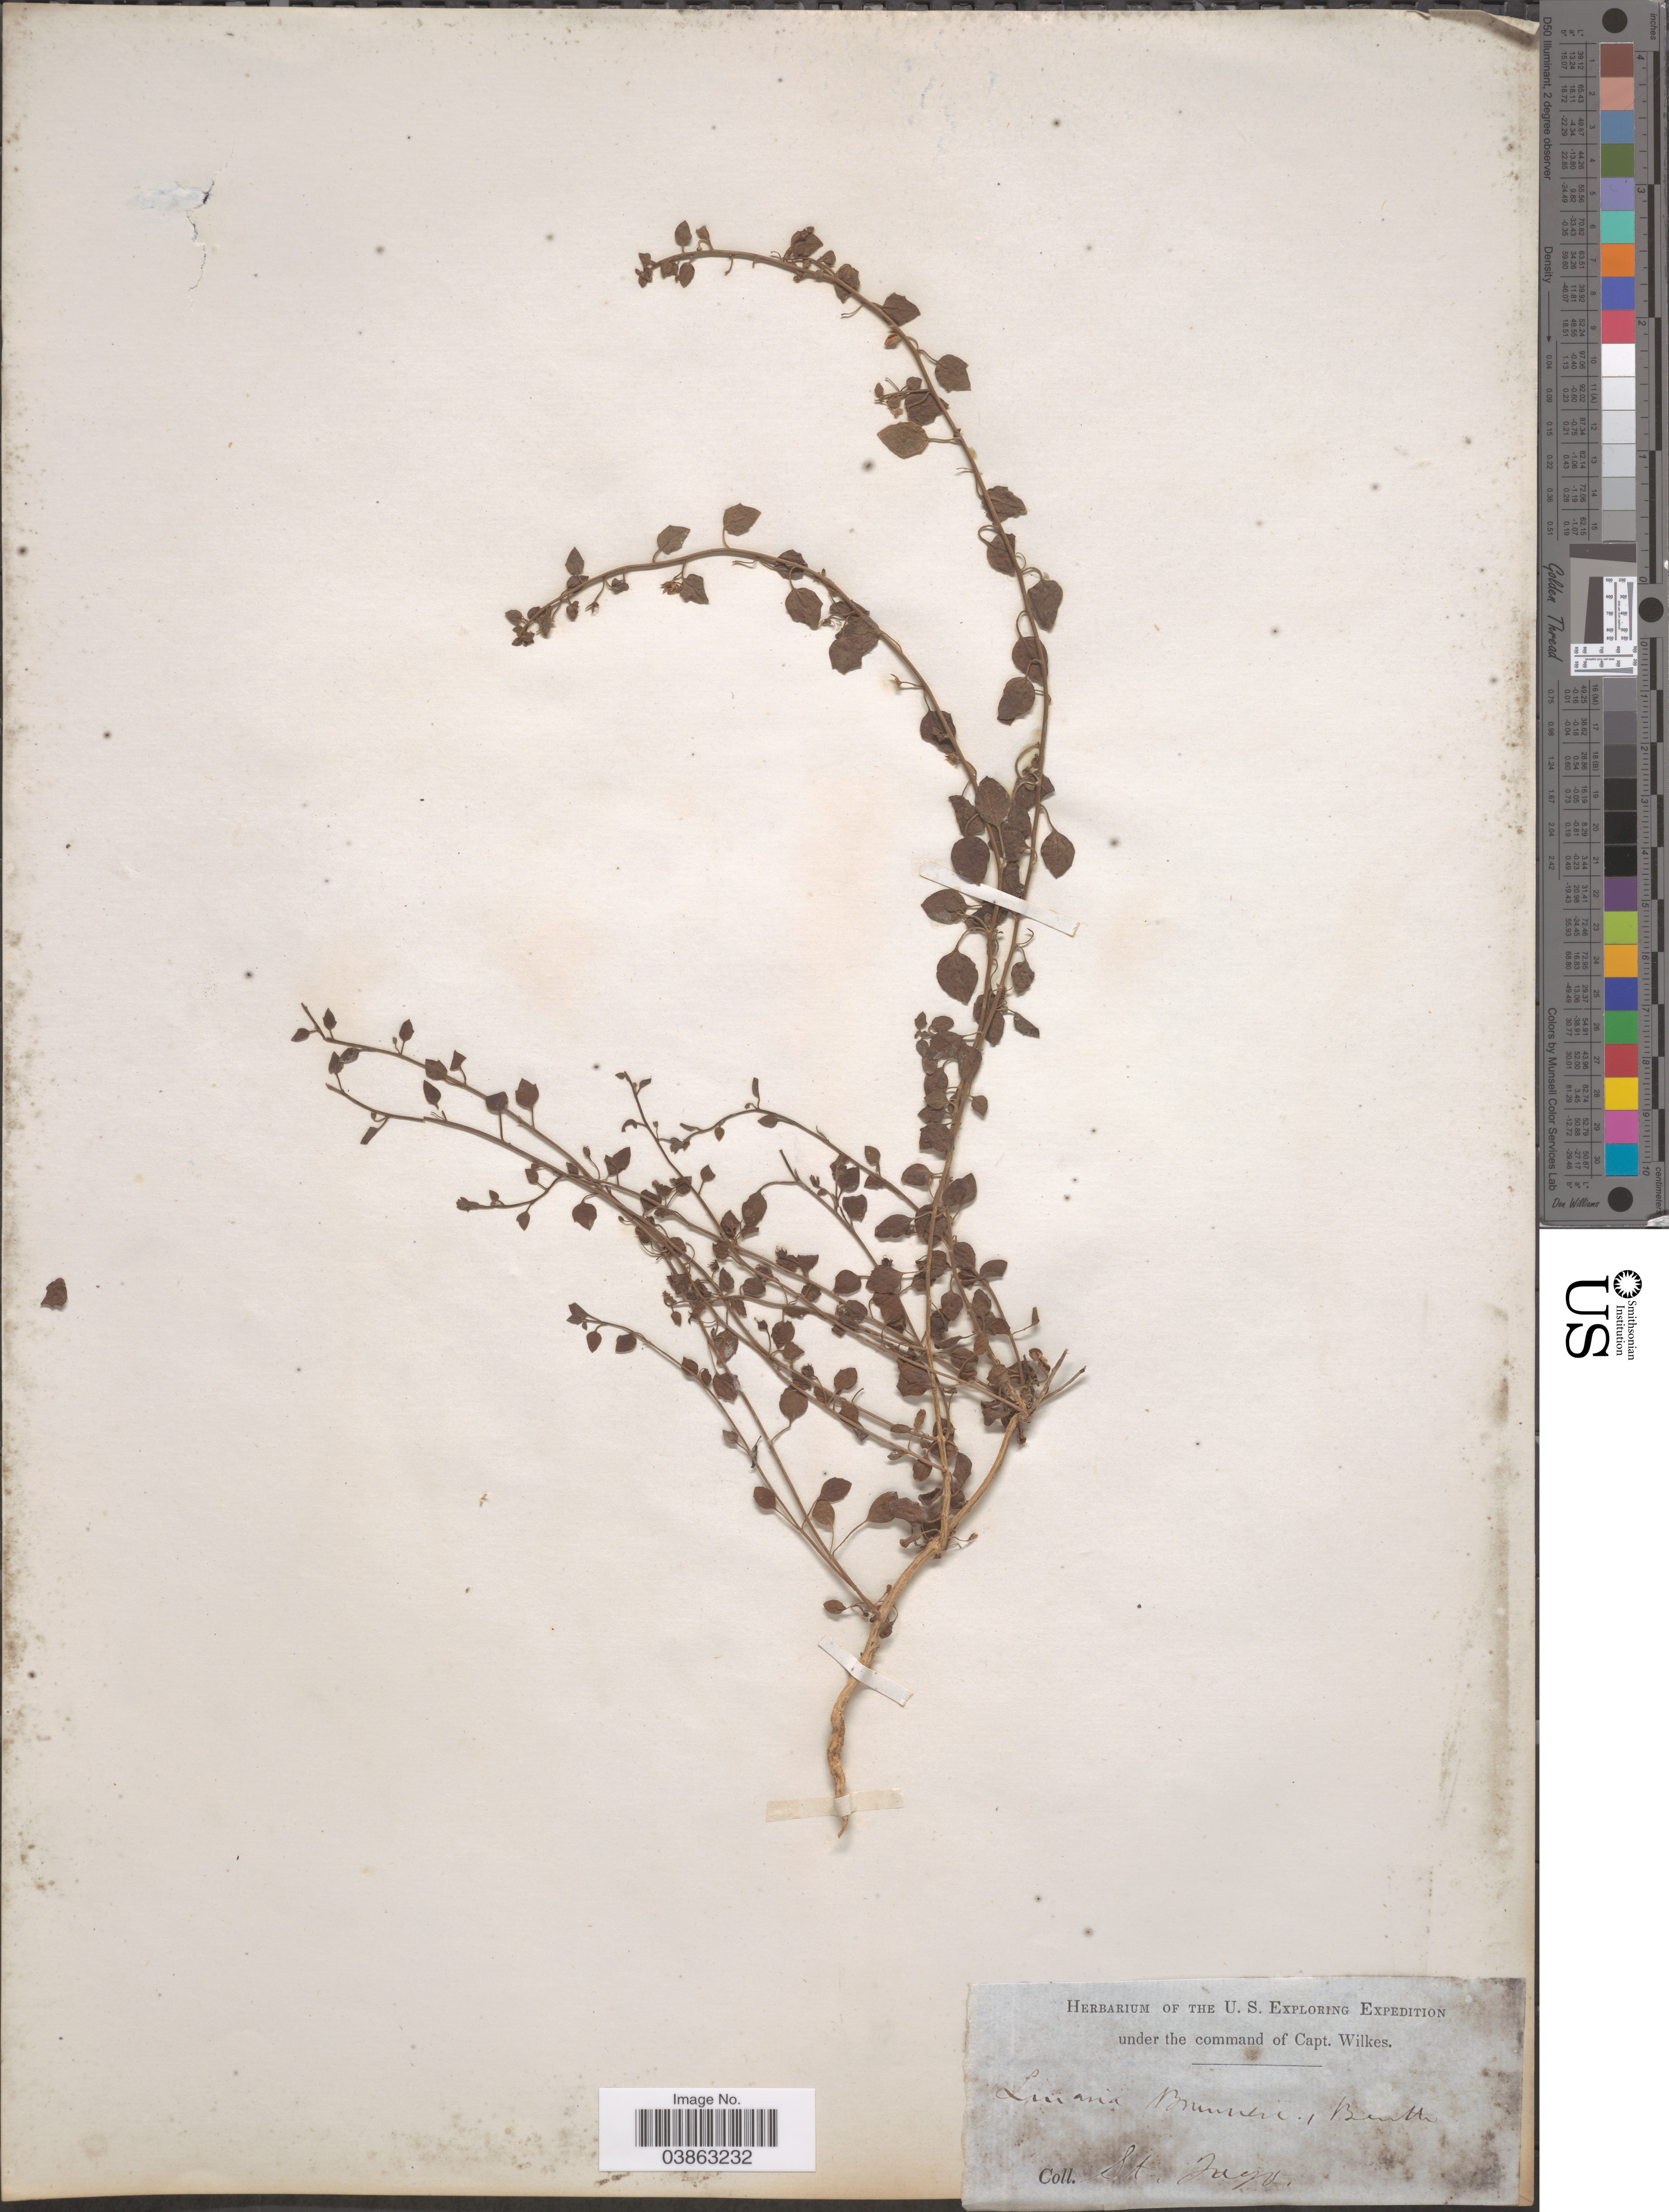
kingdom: Plantae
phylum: Tracheophyta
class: Magnoliopsida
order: Lamiales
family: Plantaginaceae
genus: Linaria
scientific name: Linaria brunneri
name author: Benth.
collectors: Wilkes Explor. Exped.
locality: St. Jugo. [interpreted]